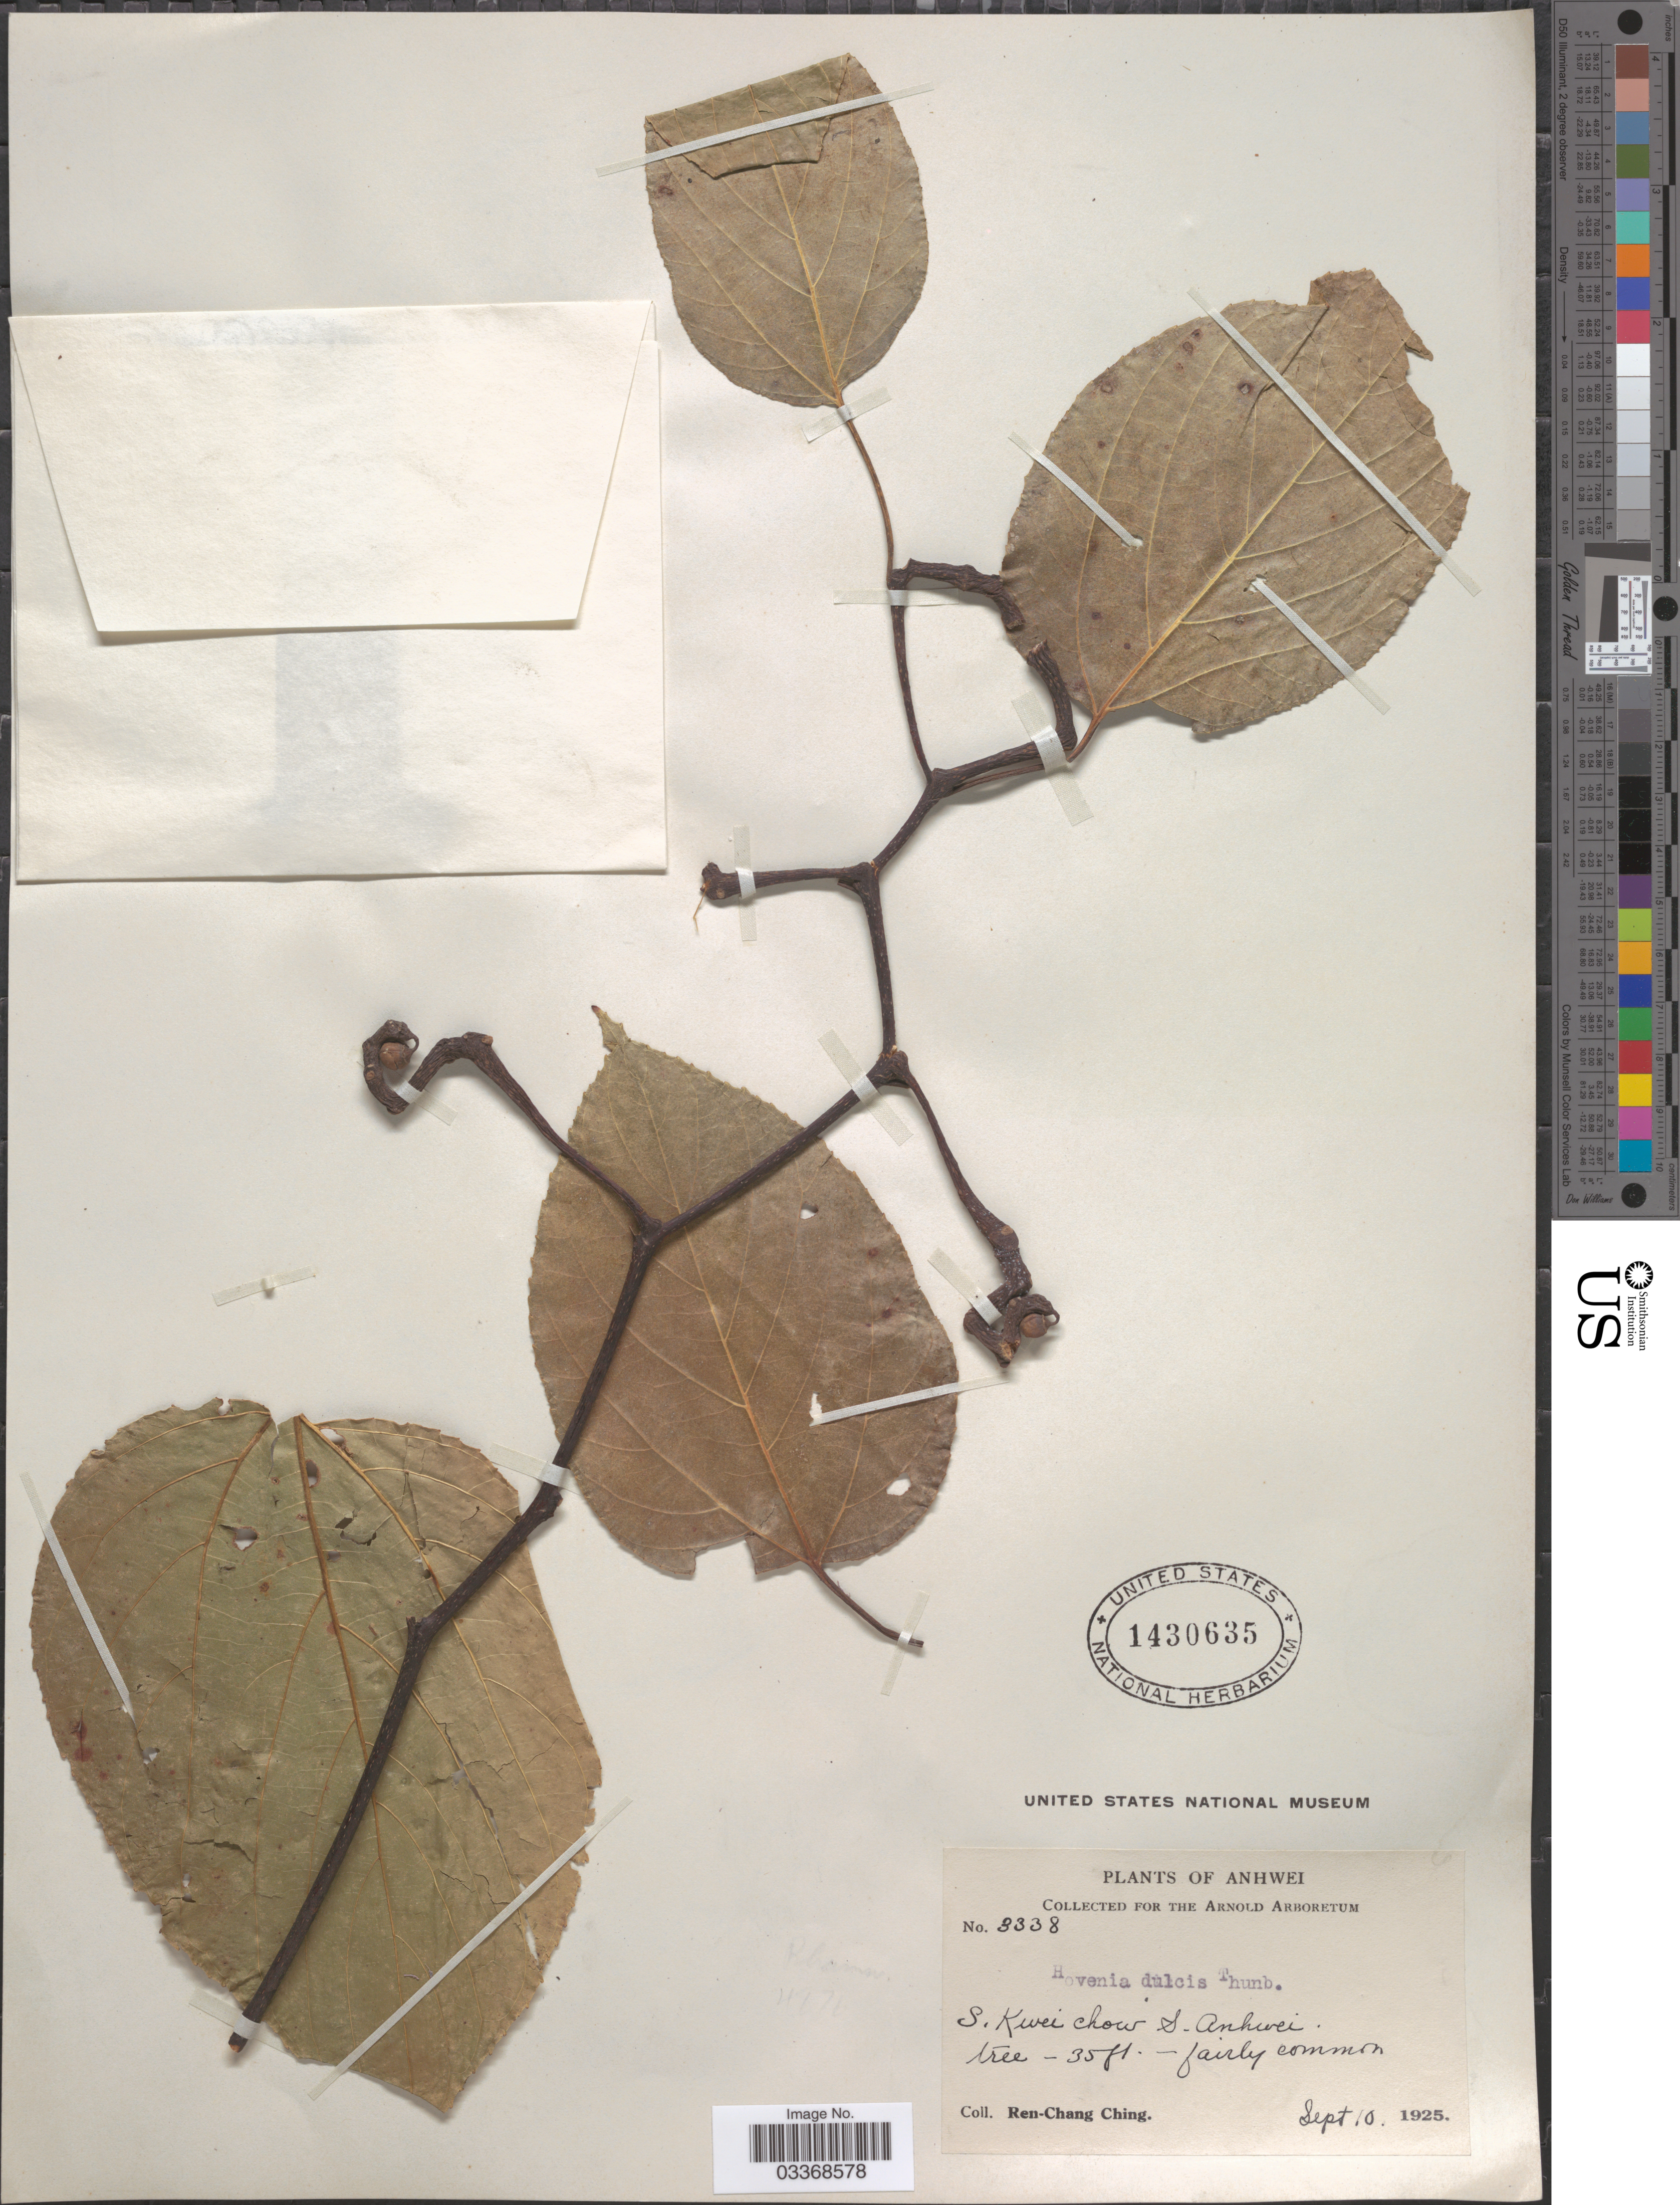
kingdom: Plantae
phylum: Tracheophyta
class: Magnoliopsida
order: Rosales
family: Rhamnaceae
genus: Hovenia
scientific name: Hovenia dulcis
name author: Thunb.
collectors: R. C. Ching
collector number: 3338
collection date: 1925-09-10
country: China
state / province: Anhui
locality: Anhwei. S. Kweichow S-Anhwei.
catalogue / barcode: US 1430635